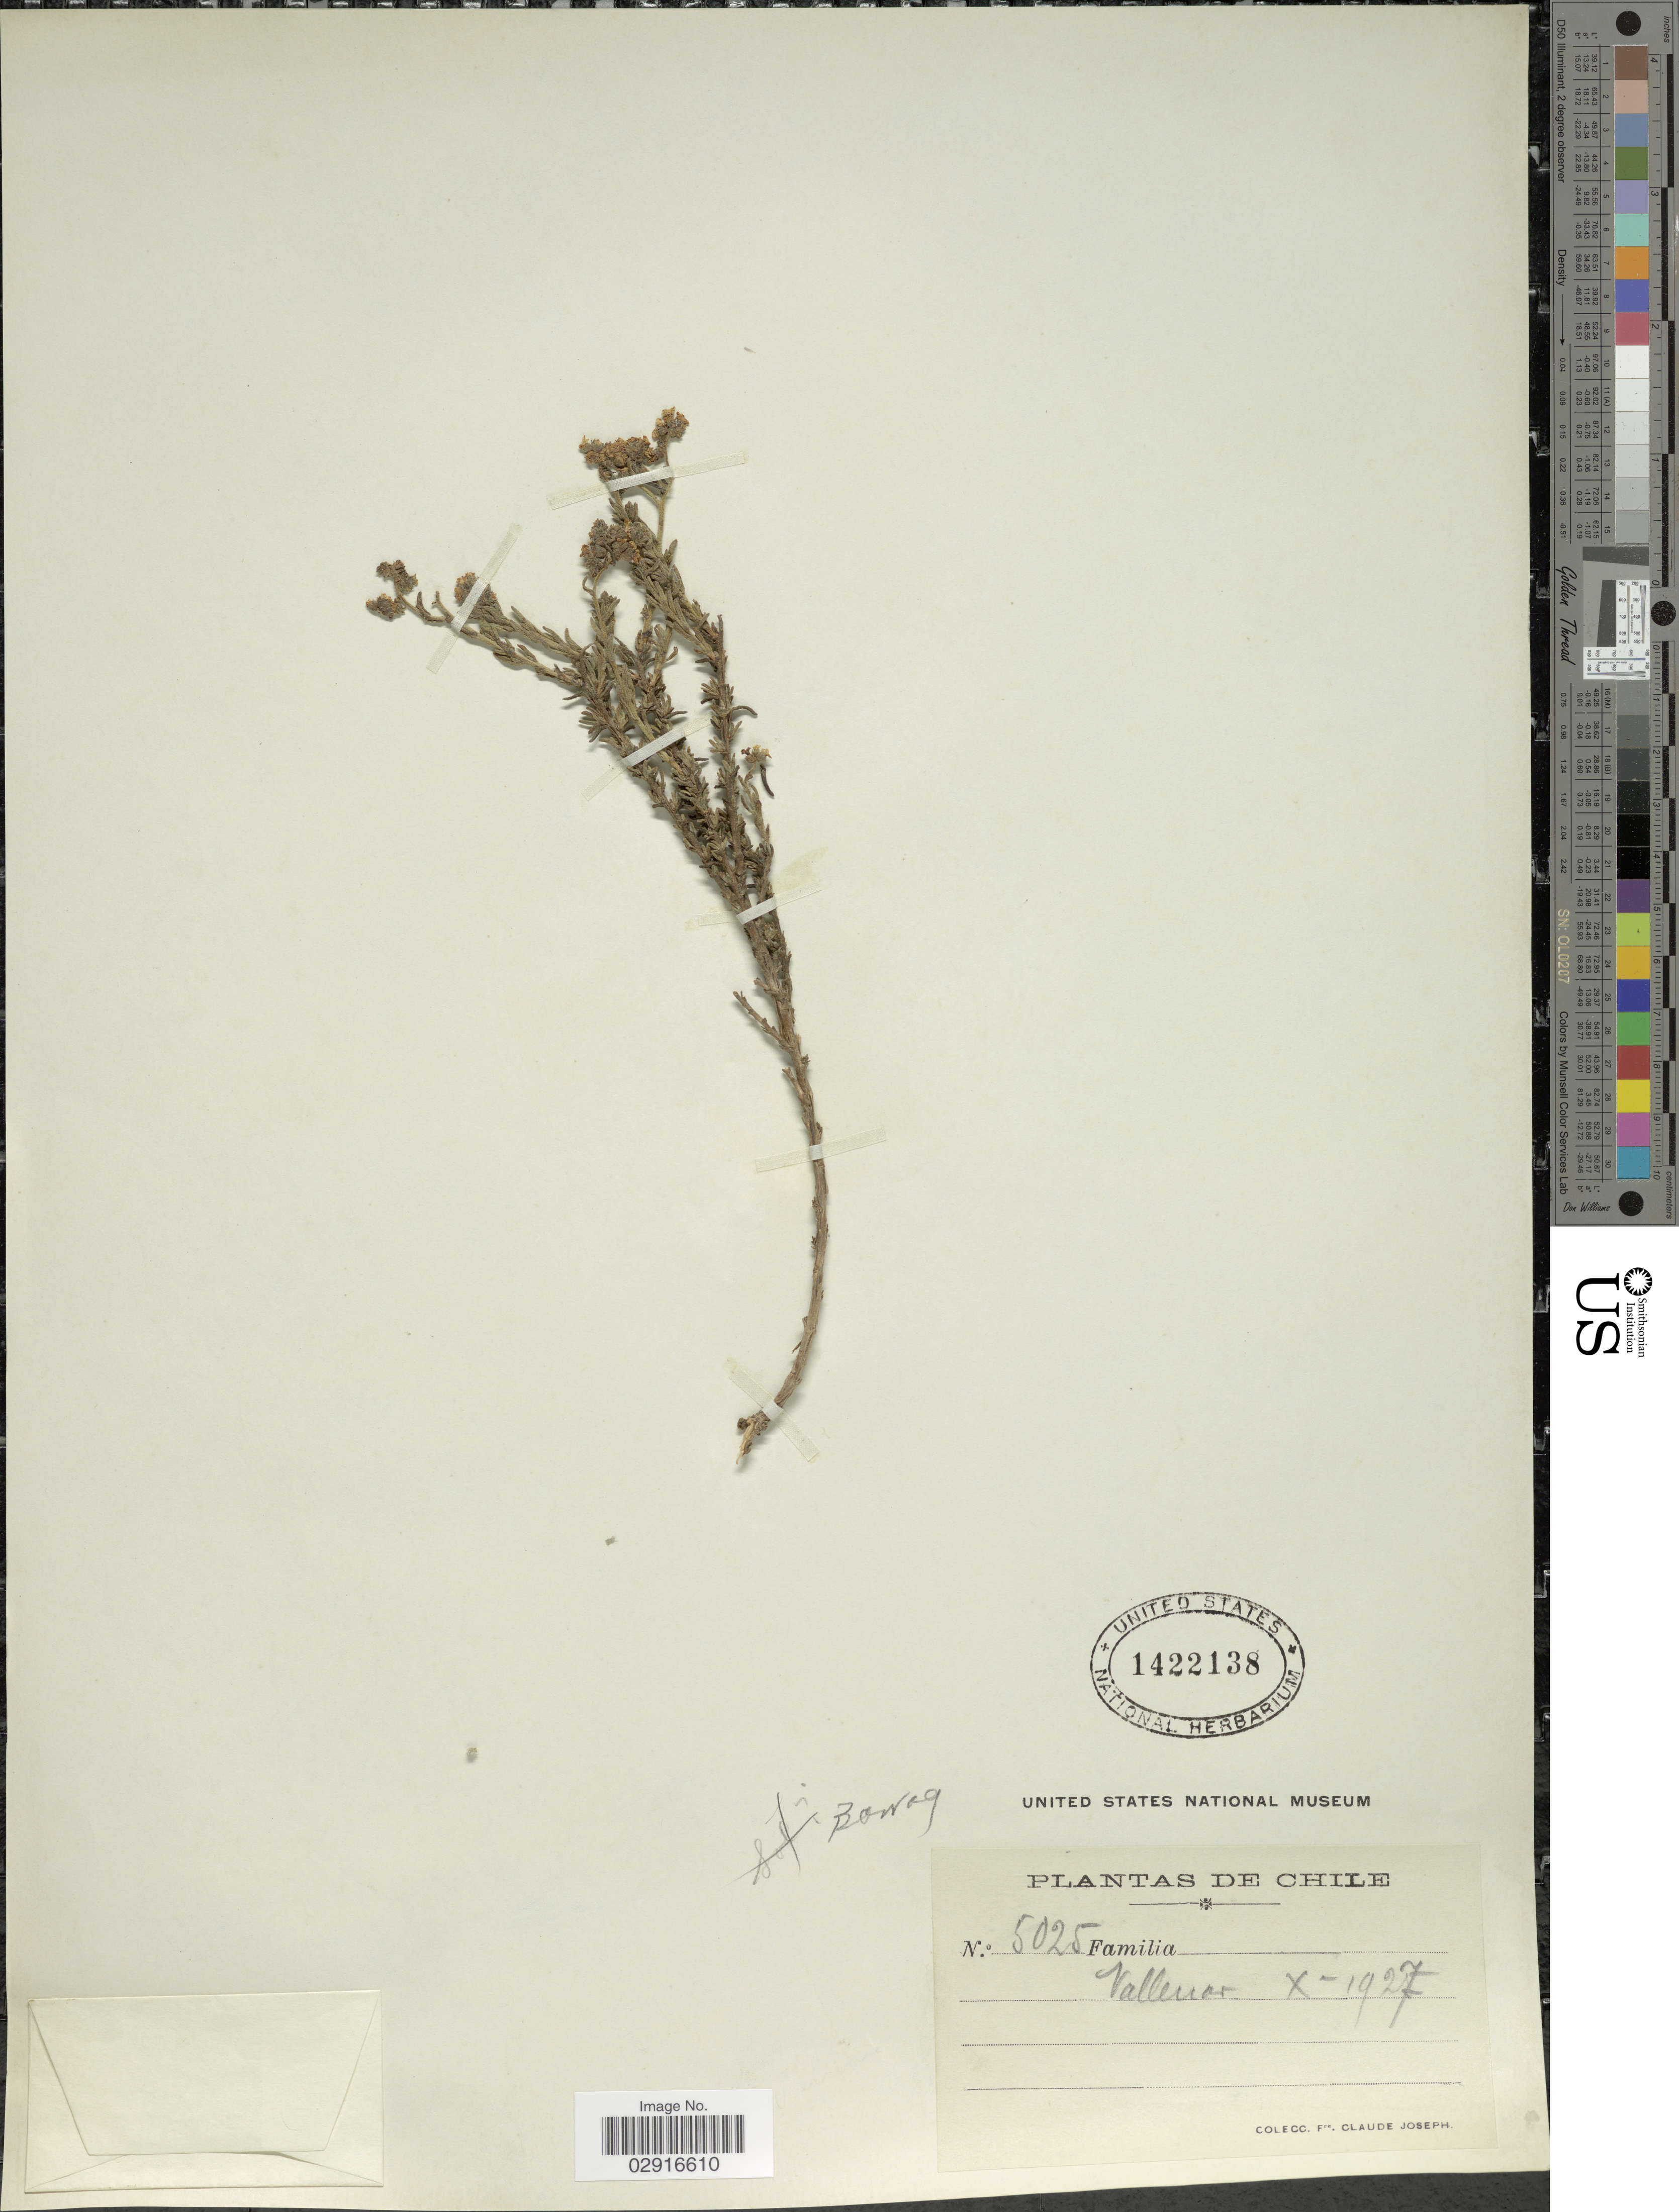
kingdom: Plantae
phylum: Tracheophyta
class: Magnoliopsida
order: Boraginales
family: Boraginaceae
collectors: Bro. Claude-Joseph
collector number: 5025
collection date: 1927-10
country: Chile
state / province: Atacama (III)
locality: Vallenar.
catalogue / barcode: US 1422138